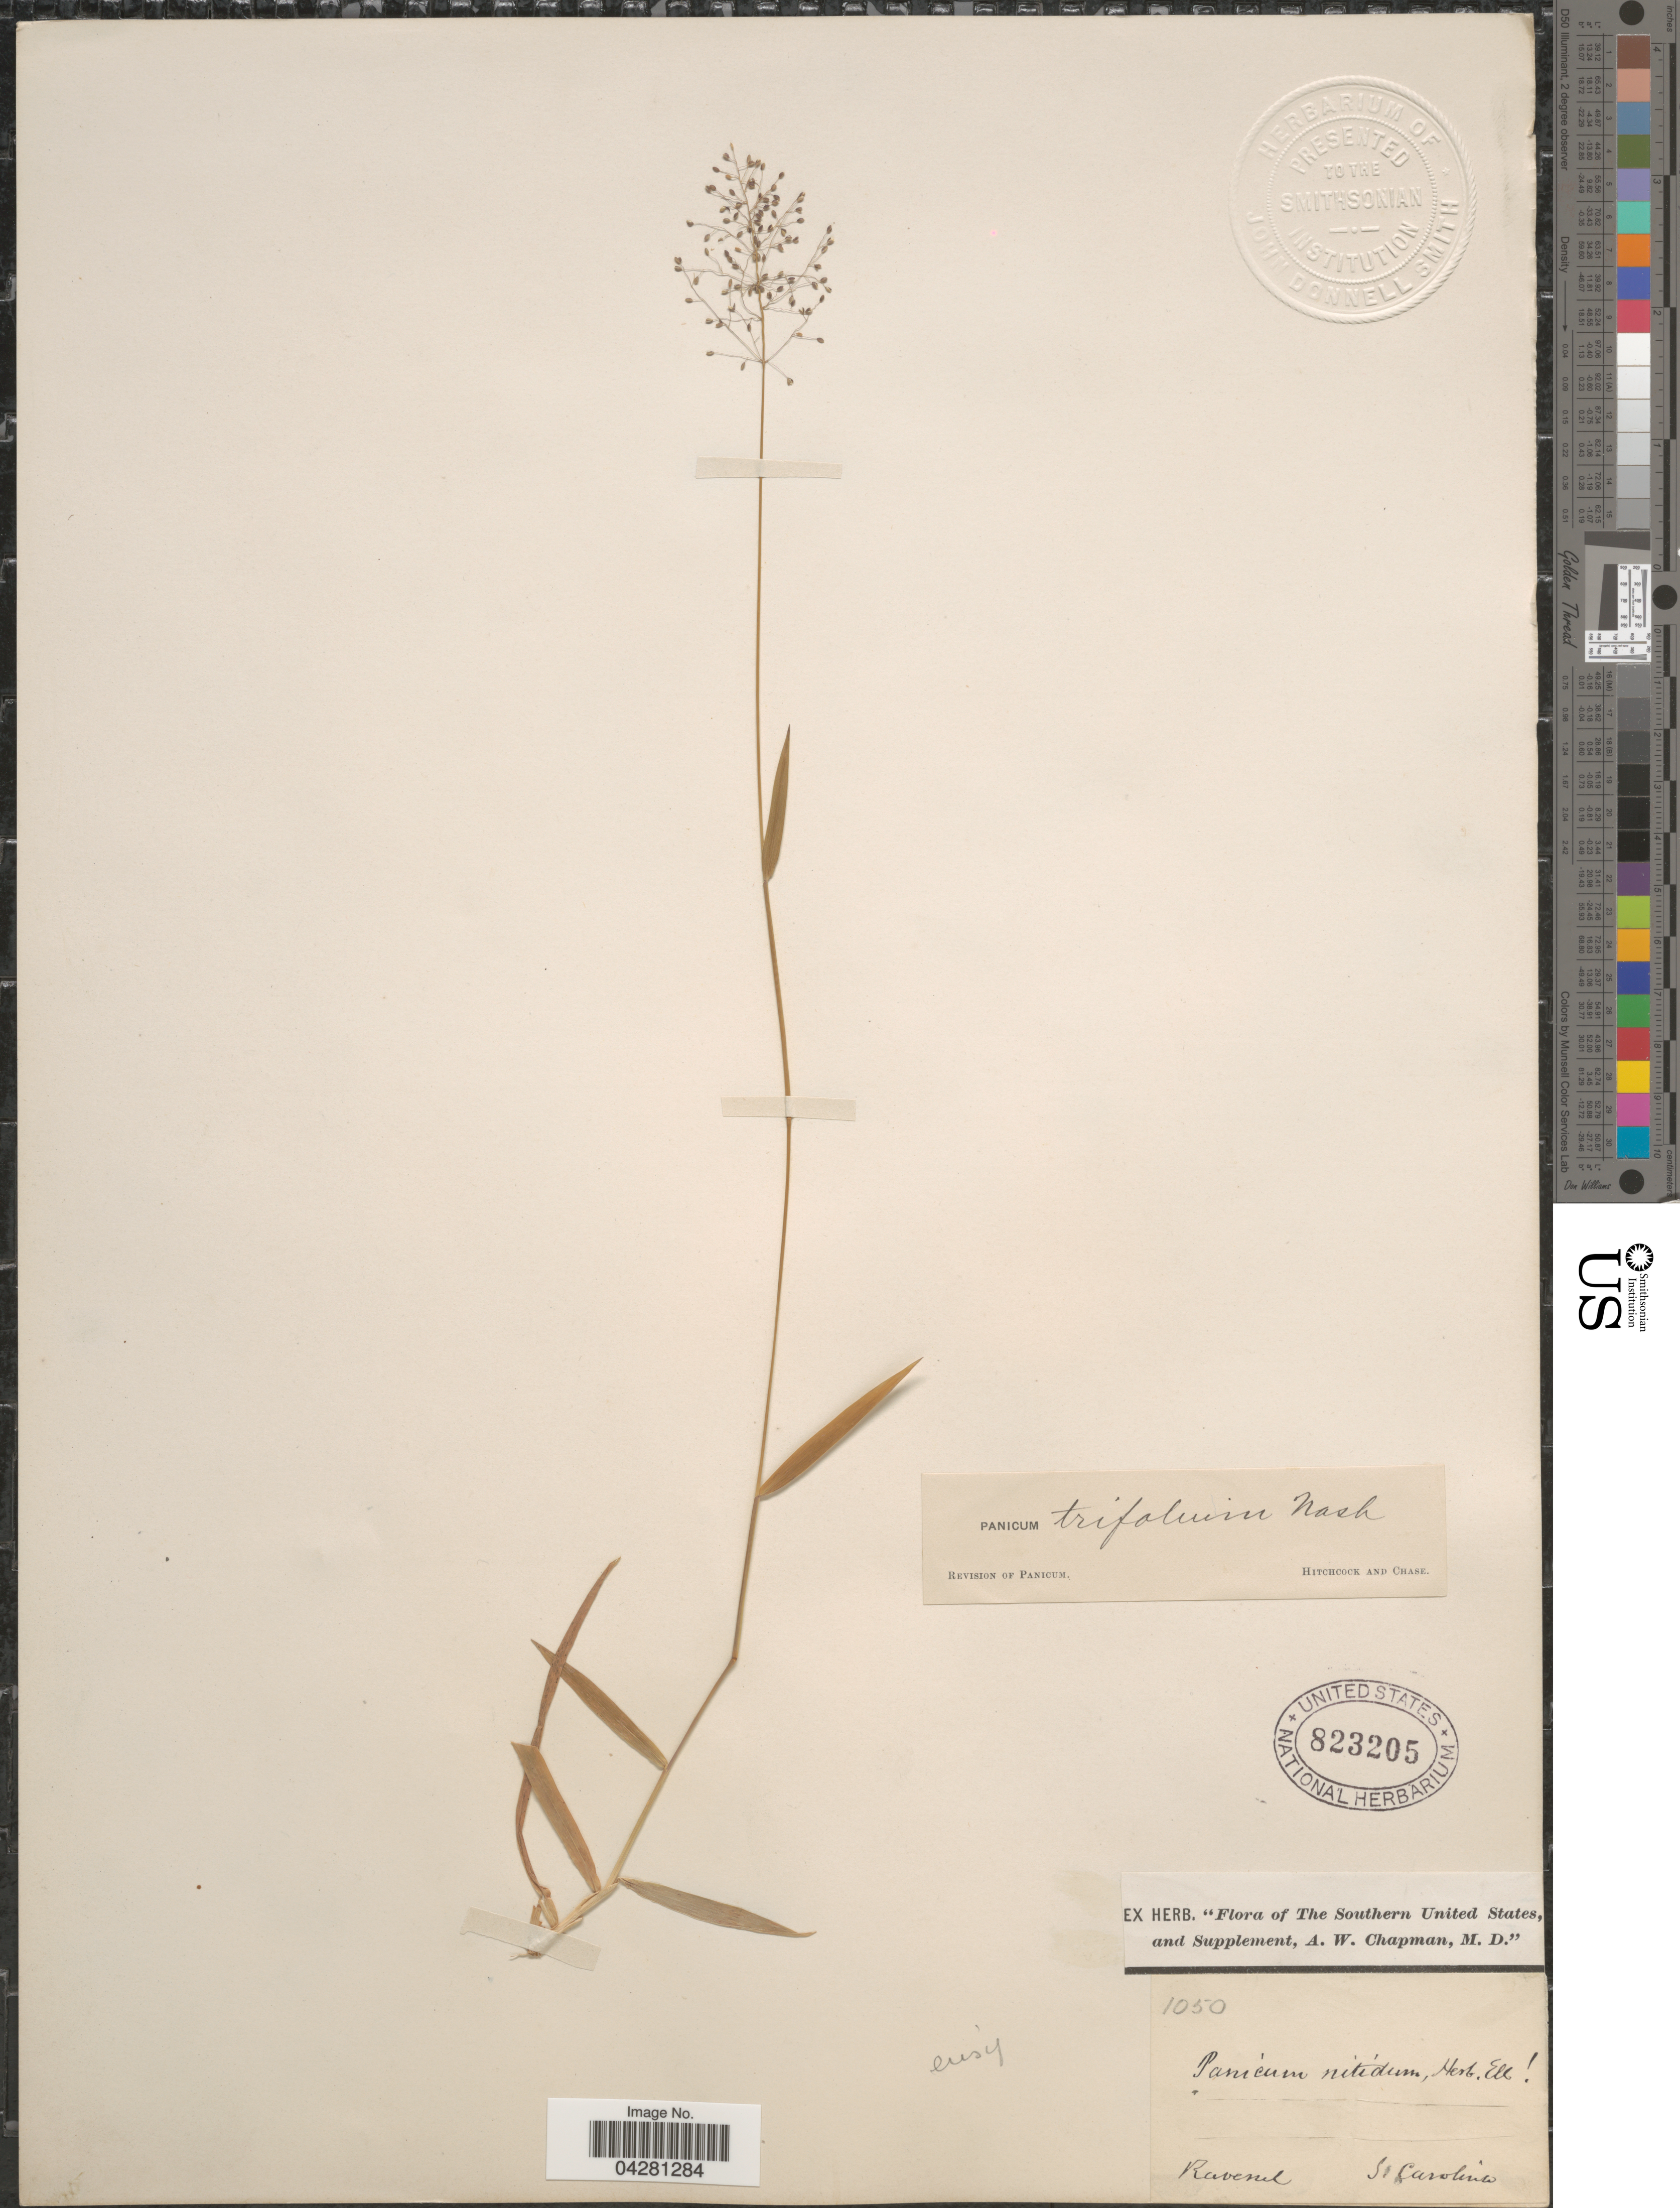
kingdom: Plantae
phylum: Tracheophyta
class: Liliopsida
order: Poales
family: Poaceae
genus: Dichanthelium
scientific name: Dichanthelium dichotomum var. unciphyllum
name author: (Trin.) Davidse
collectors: ex herb. A.W. Chapman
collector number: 1050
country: United States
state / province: South Carolina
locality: The Southern United States. Ravenel.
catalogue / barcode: US 823205